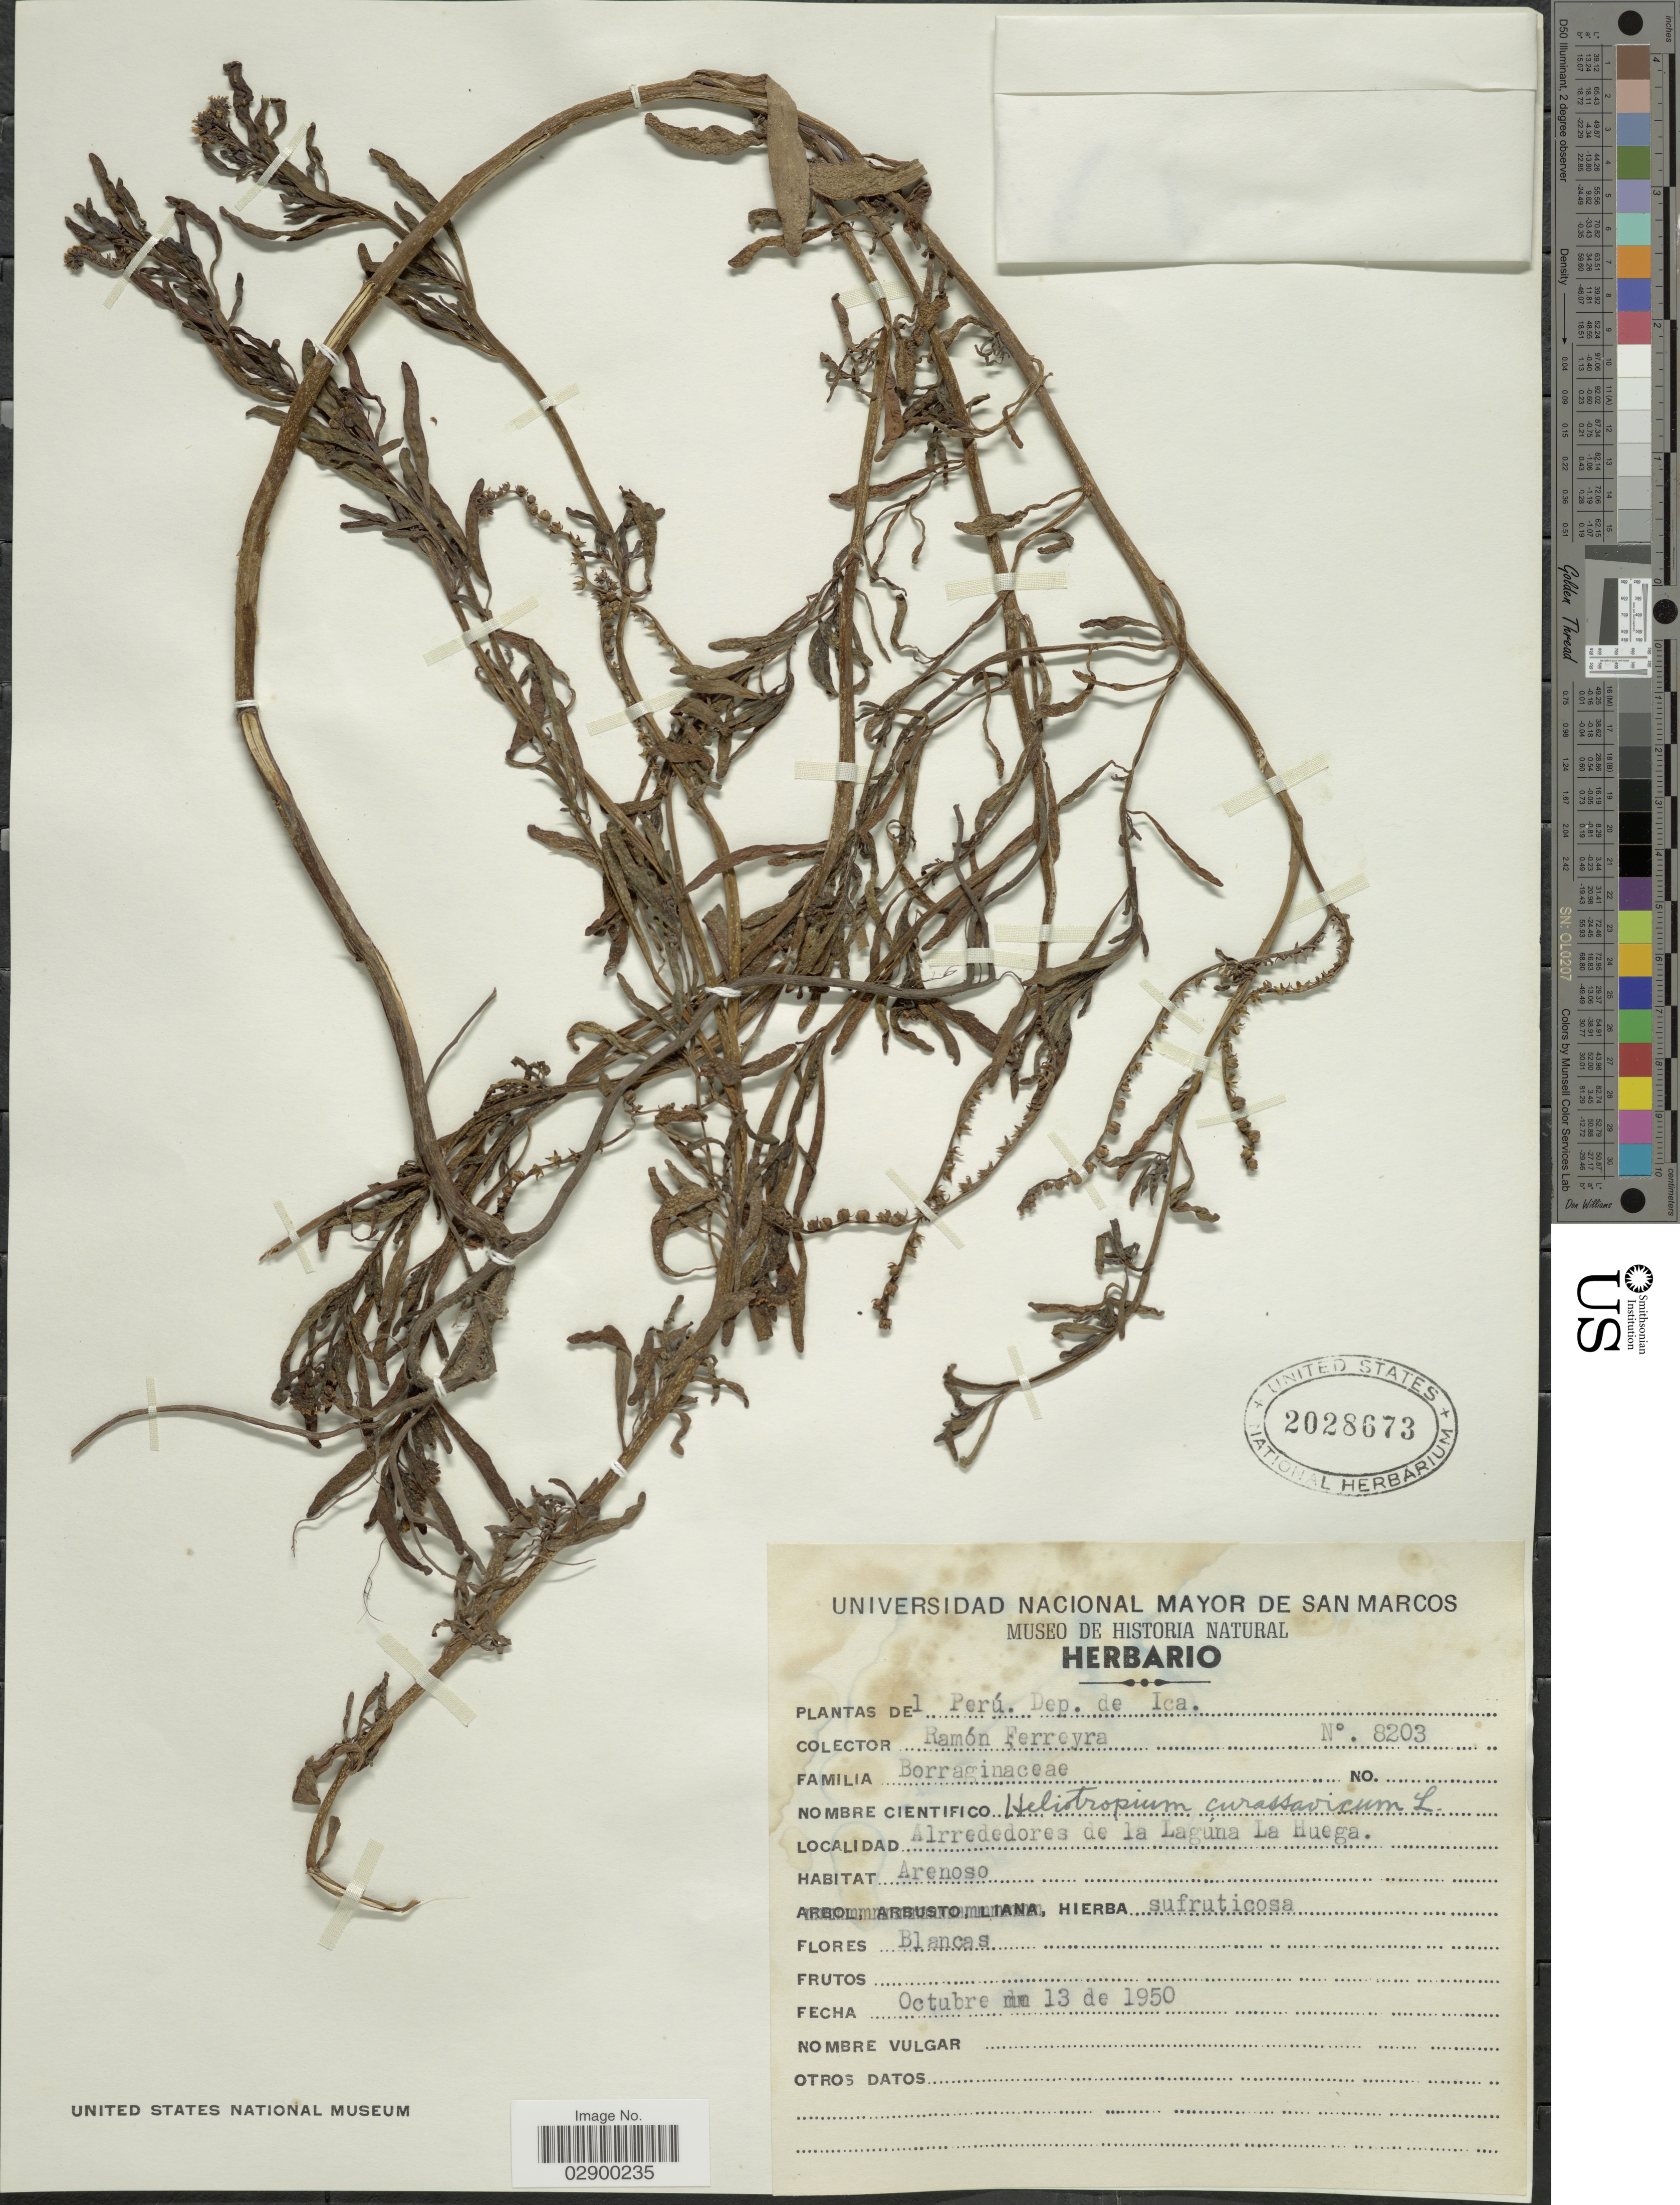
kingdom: Plantae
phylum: Tracheophyta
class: Magnoliopsida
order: Boraginales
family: Heliotropiaceae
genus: Heliotropium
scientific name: Heliotropium curassavicum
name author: L.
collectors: R. A. Ferreyra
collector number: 8203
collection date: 1950-10-13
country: Peru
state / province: Huancavelica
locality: Dep. de Ica, Alrededores de la Laguna La Huega.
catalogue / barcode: US 2028673